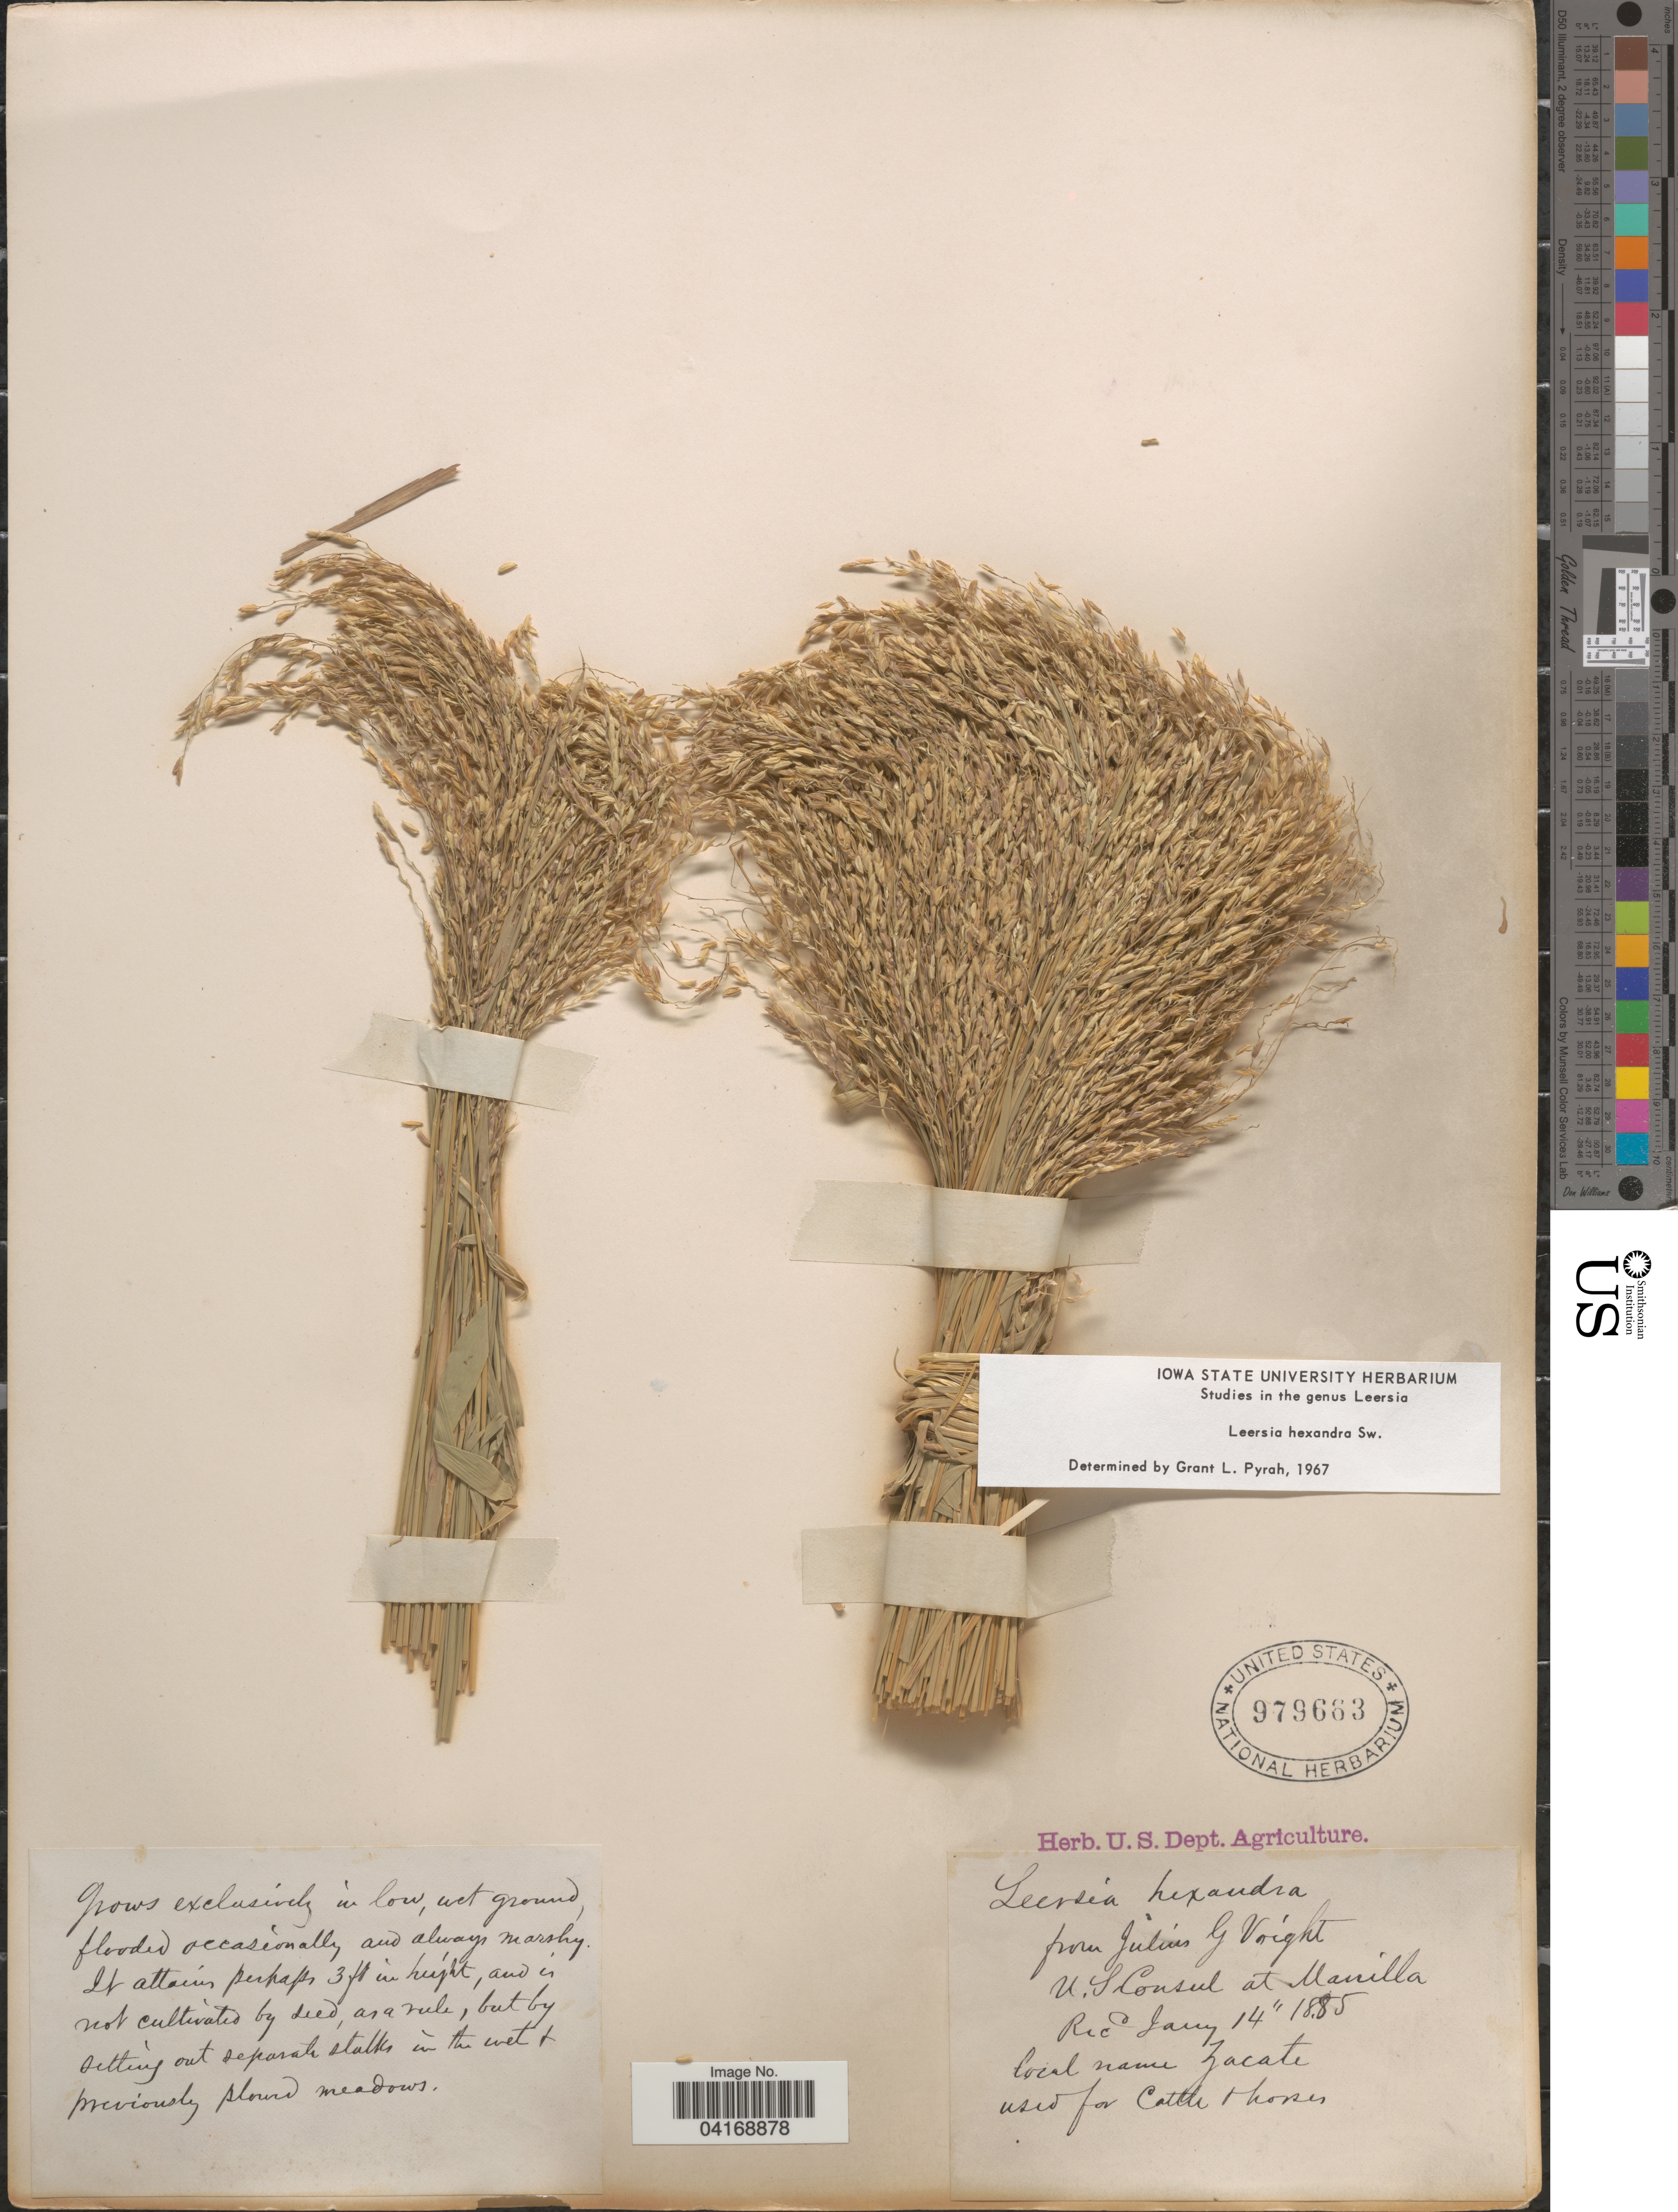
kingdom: Plantae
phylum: Tracheophyta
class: Liliopsida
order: Poales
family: Poaceae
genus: Leersia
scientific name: Leersia hexandra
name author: Sw.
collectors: J. Voight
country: Philippines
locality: U. S. Consul at Manilla.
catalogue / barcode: US 979663